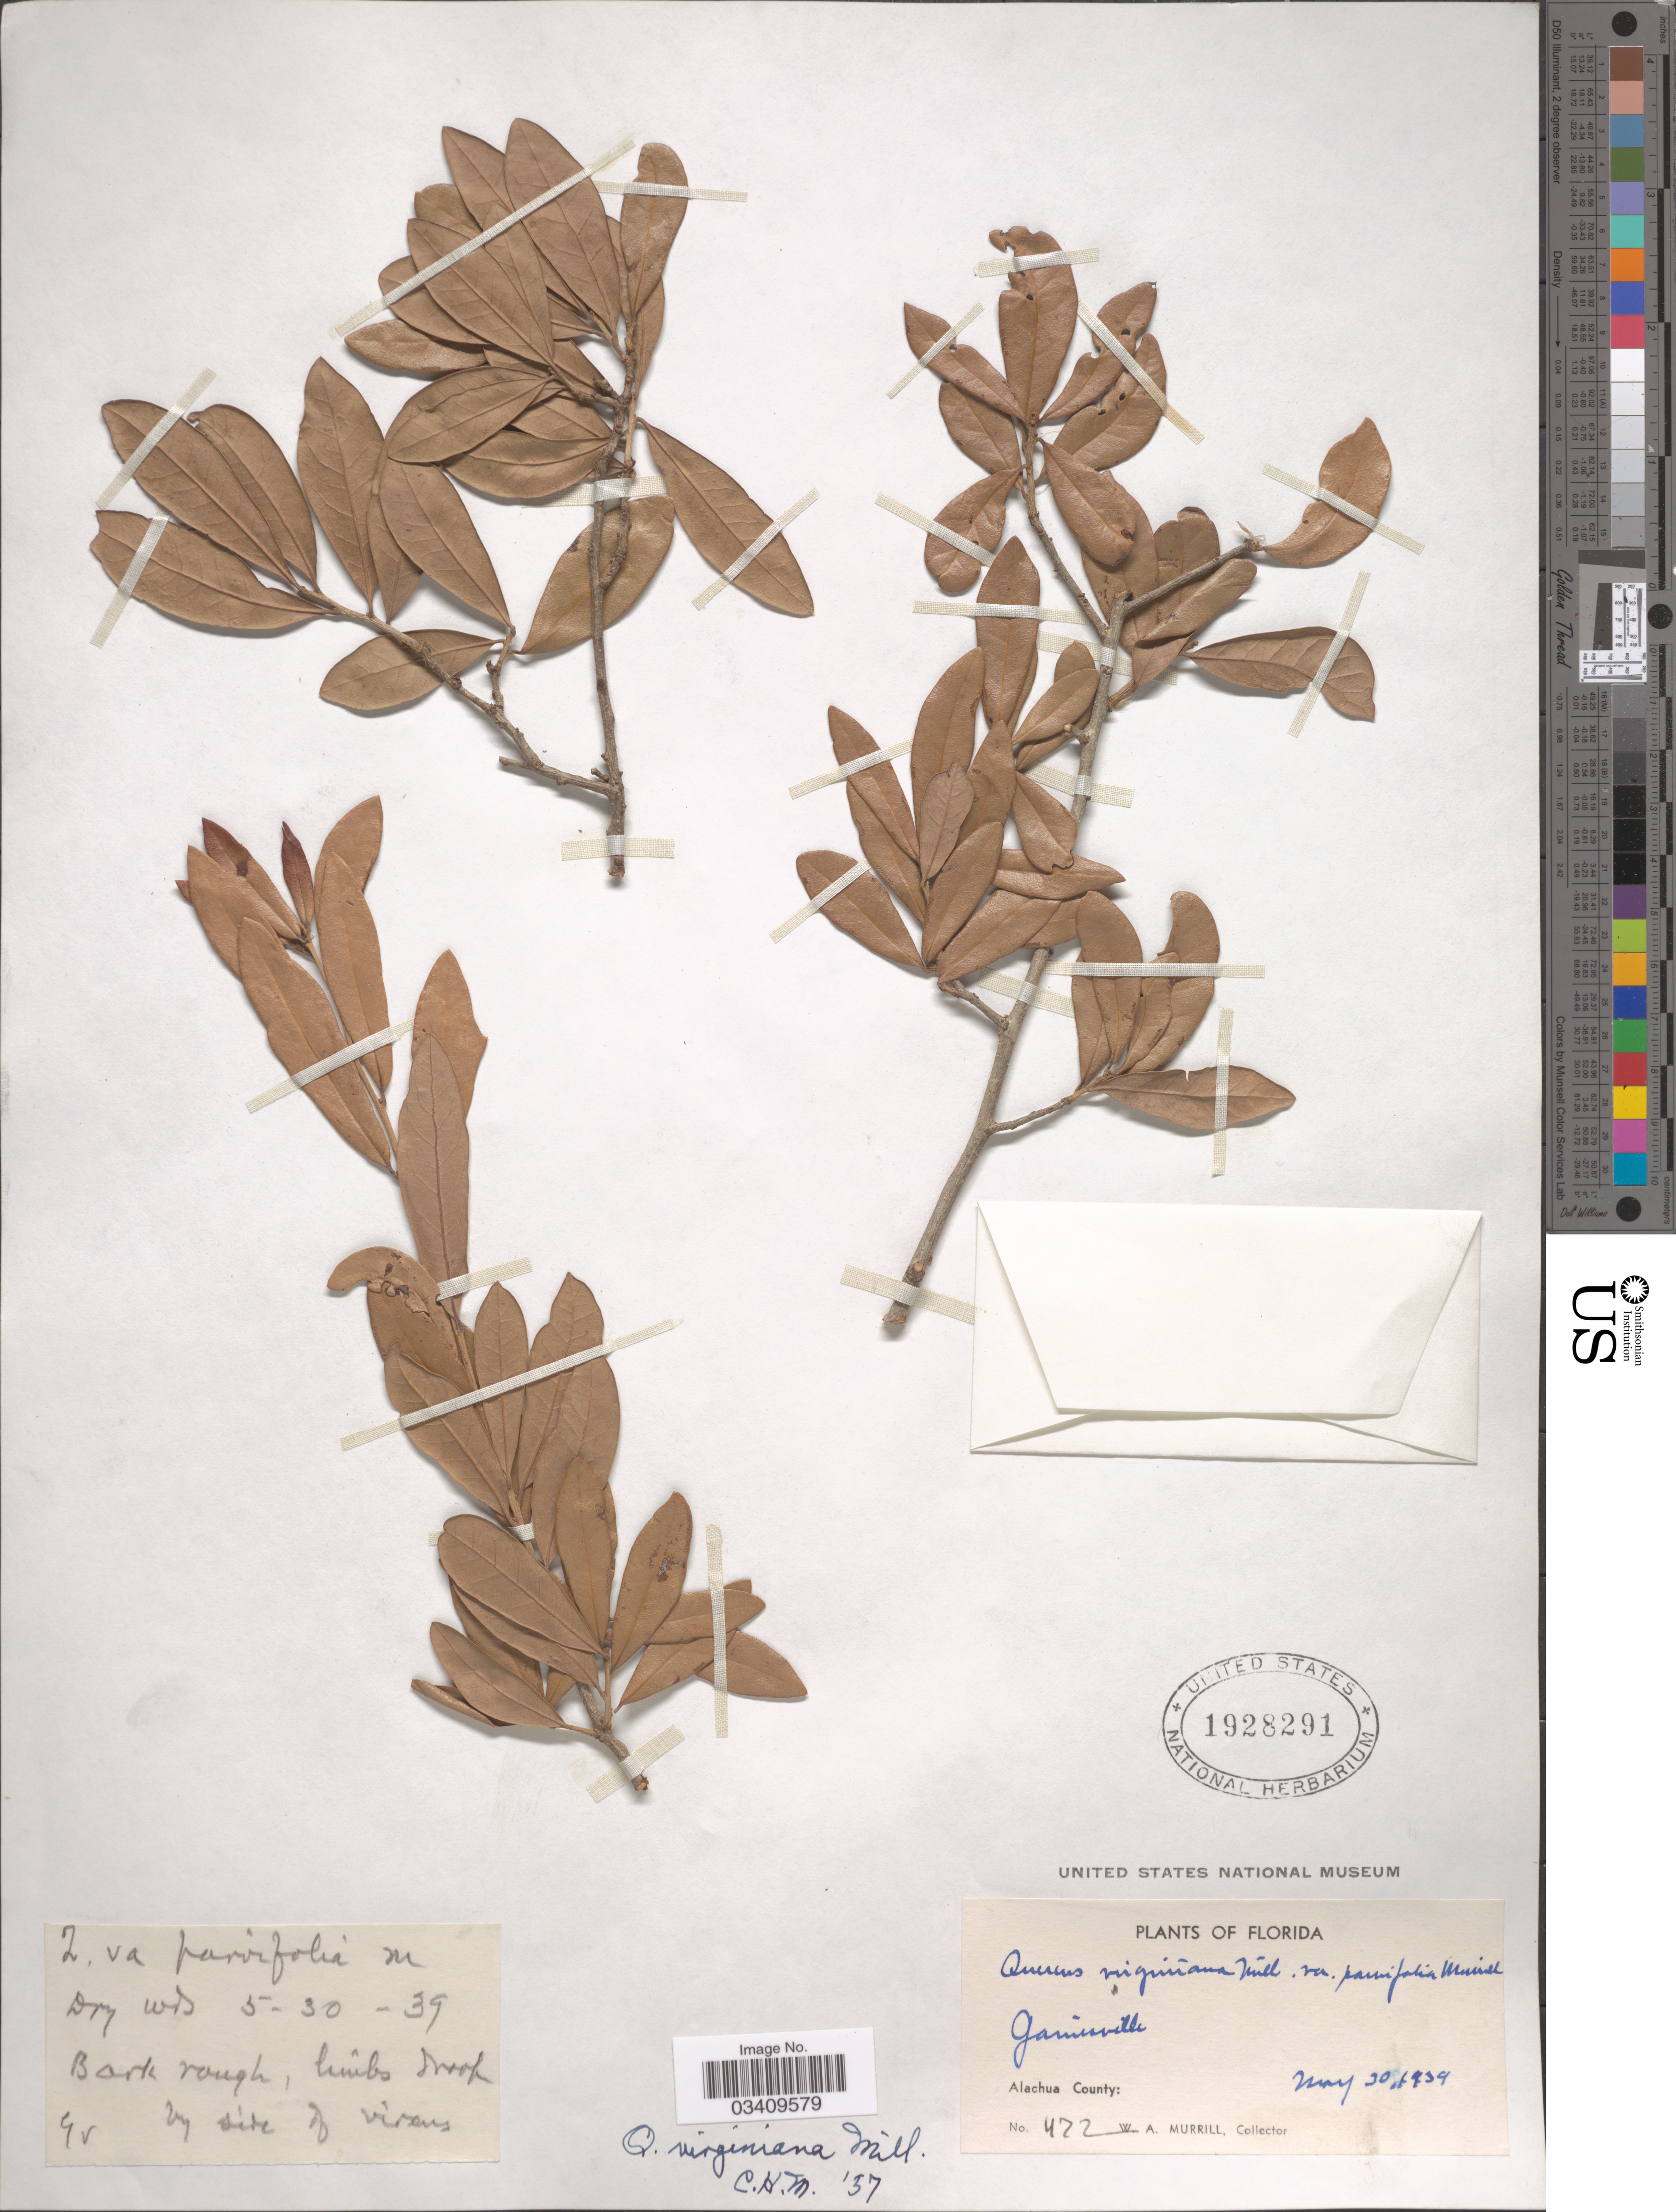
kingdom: Plantae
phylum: Tracheophyta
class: Magnoliopsida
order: Fagales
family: Fagaceae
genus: Quercus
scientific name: Quercus virginiana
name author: Mill.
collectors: W. A. Murrill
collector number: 472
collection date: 1939-05-30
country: United States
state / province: Florida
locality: Gainesville. Alachua County.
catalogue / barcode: US 1928291